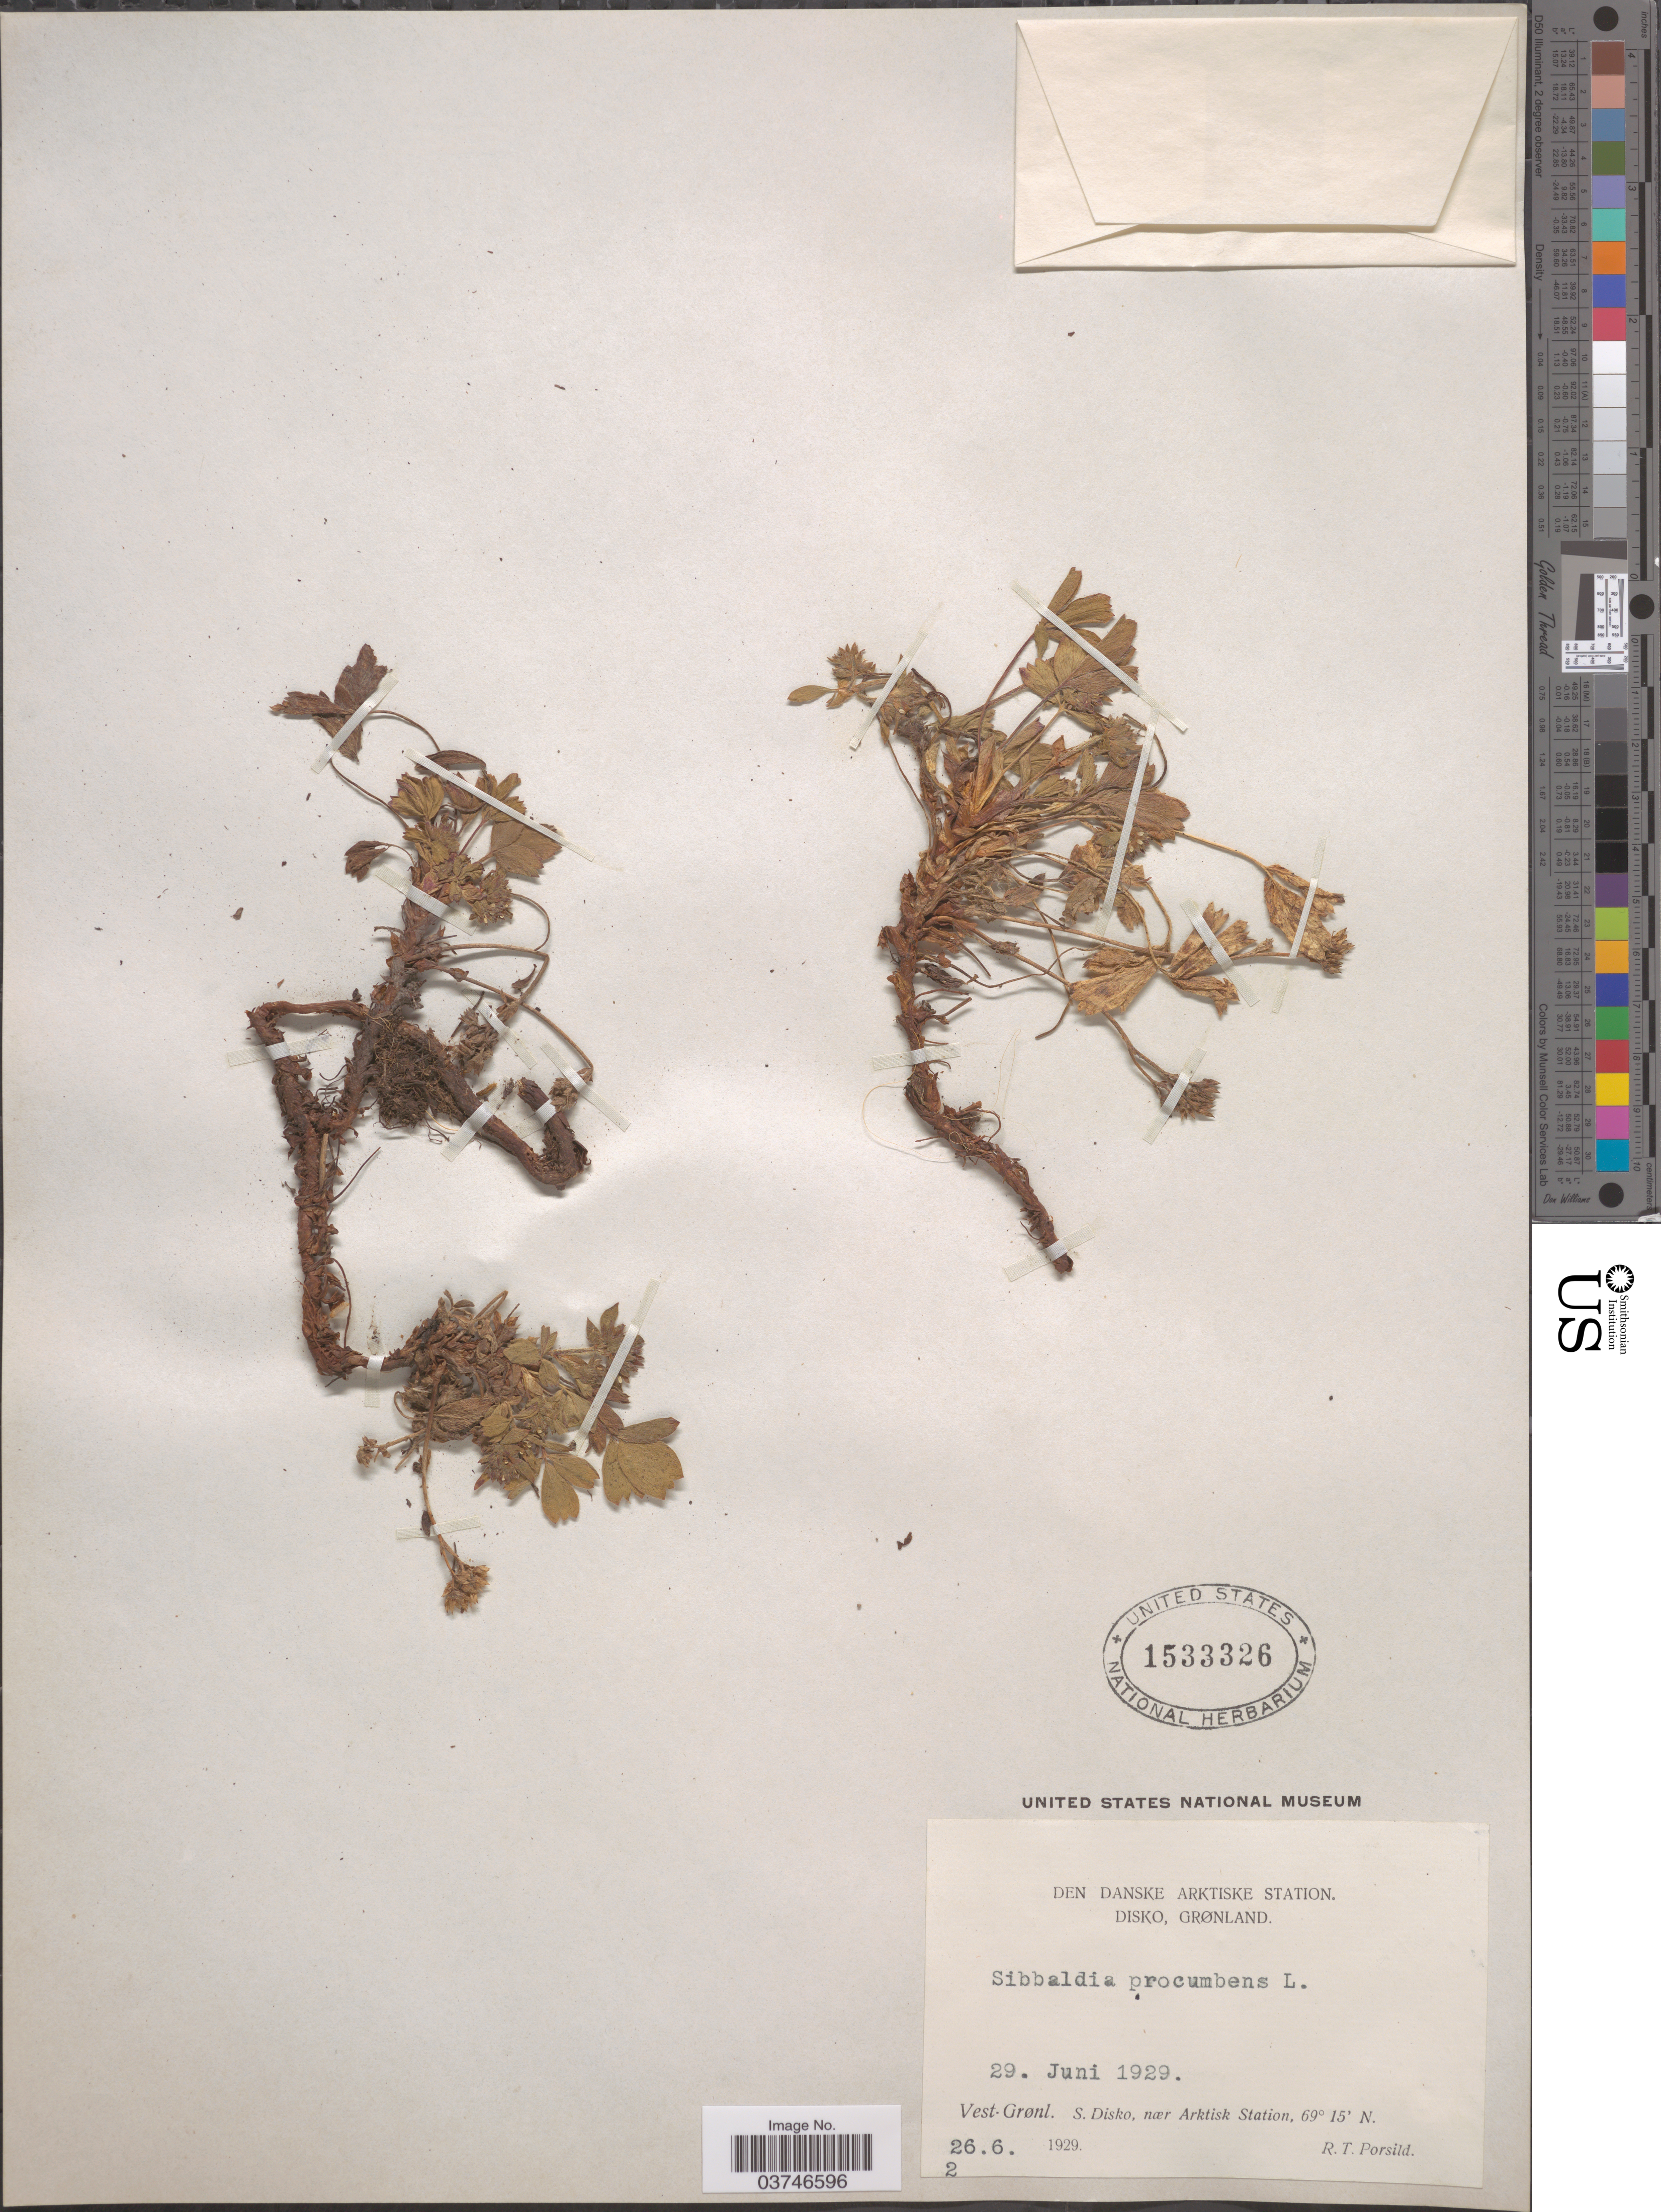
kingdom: Plantae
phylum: Tracheophyta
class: Magnoliopsida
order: Rosales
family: Rosaceae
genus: Sibbaldia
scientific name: Sibbaldia procumbens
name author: L.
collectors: R. T. Porsild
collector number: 2?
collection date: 1929-06-26/1929-06-29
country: Greenland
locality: Den Danske Arktiske Station, Disko, Grønland. Vest- Grønl. S. Disko, nœr Arktisk Station.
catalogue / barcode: US 1533326